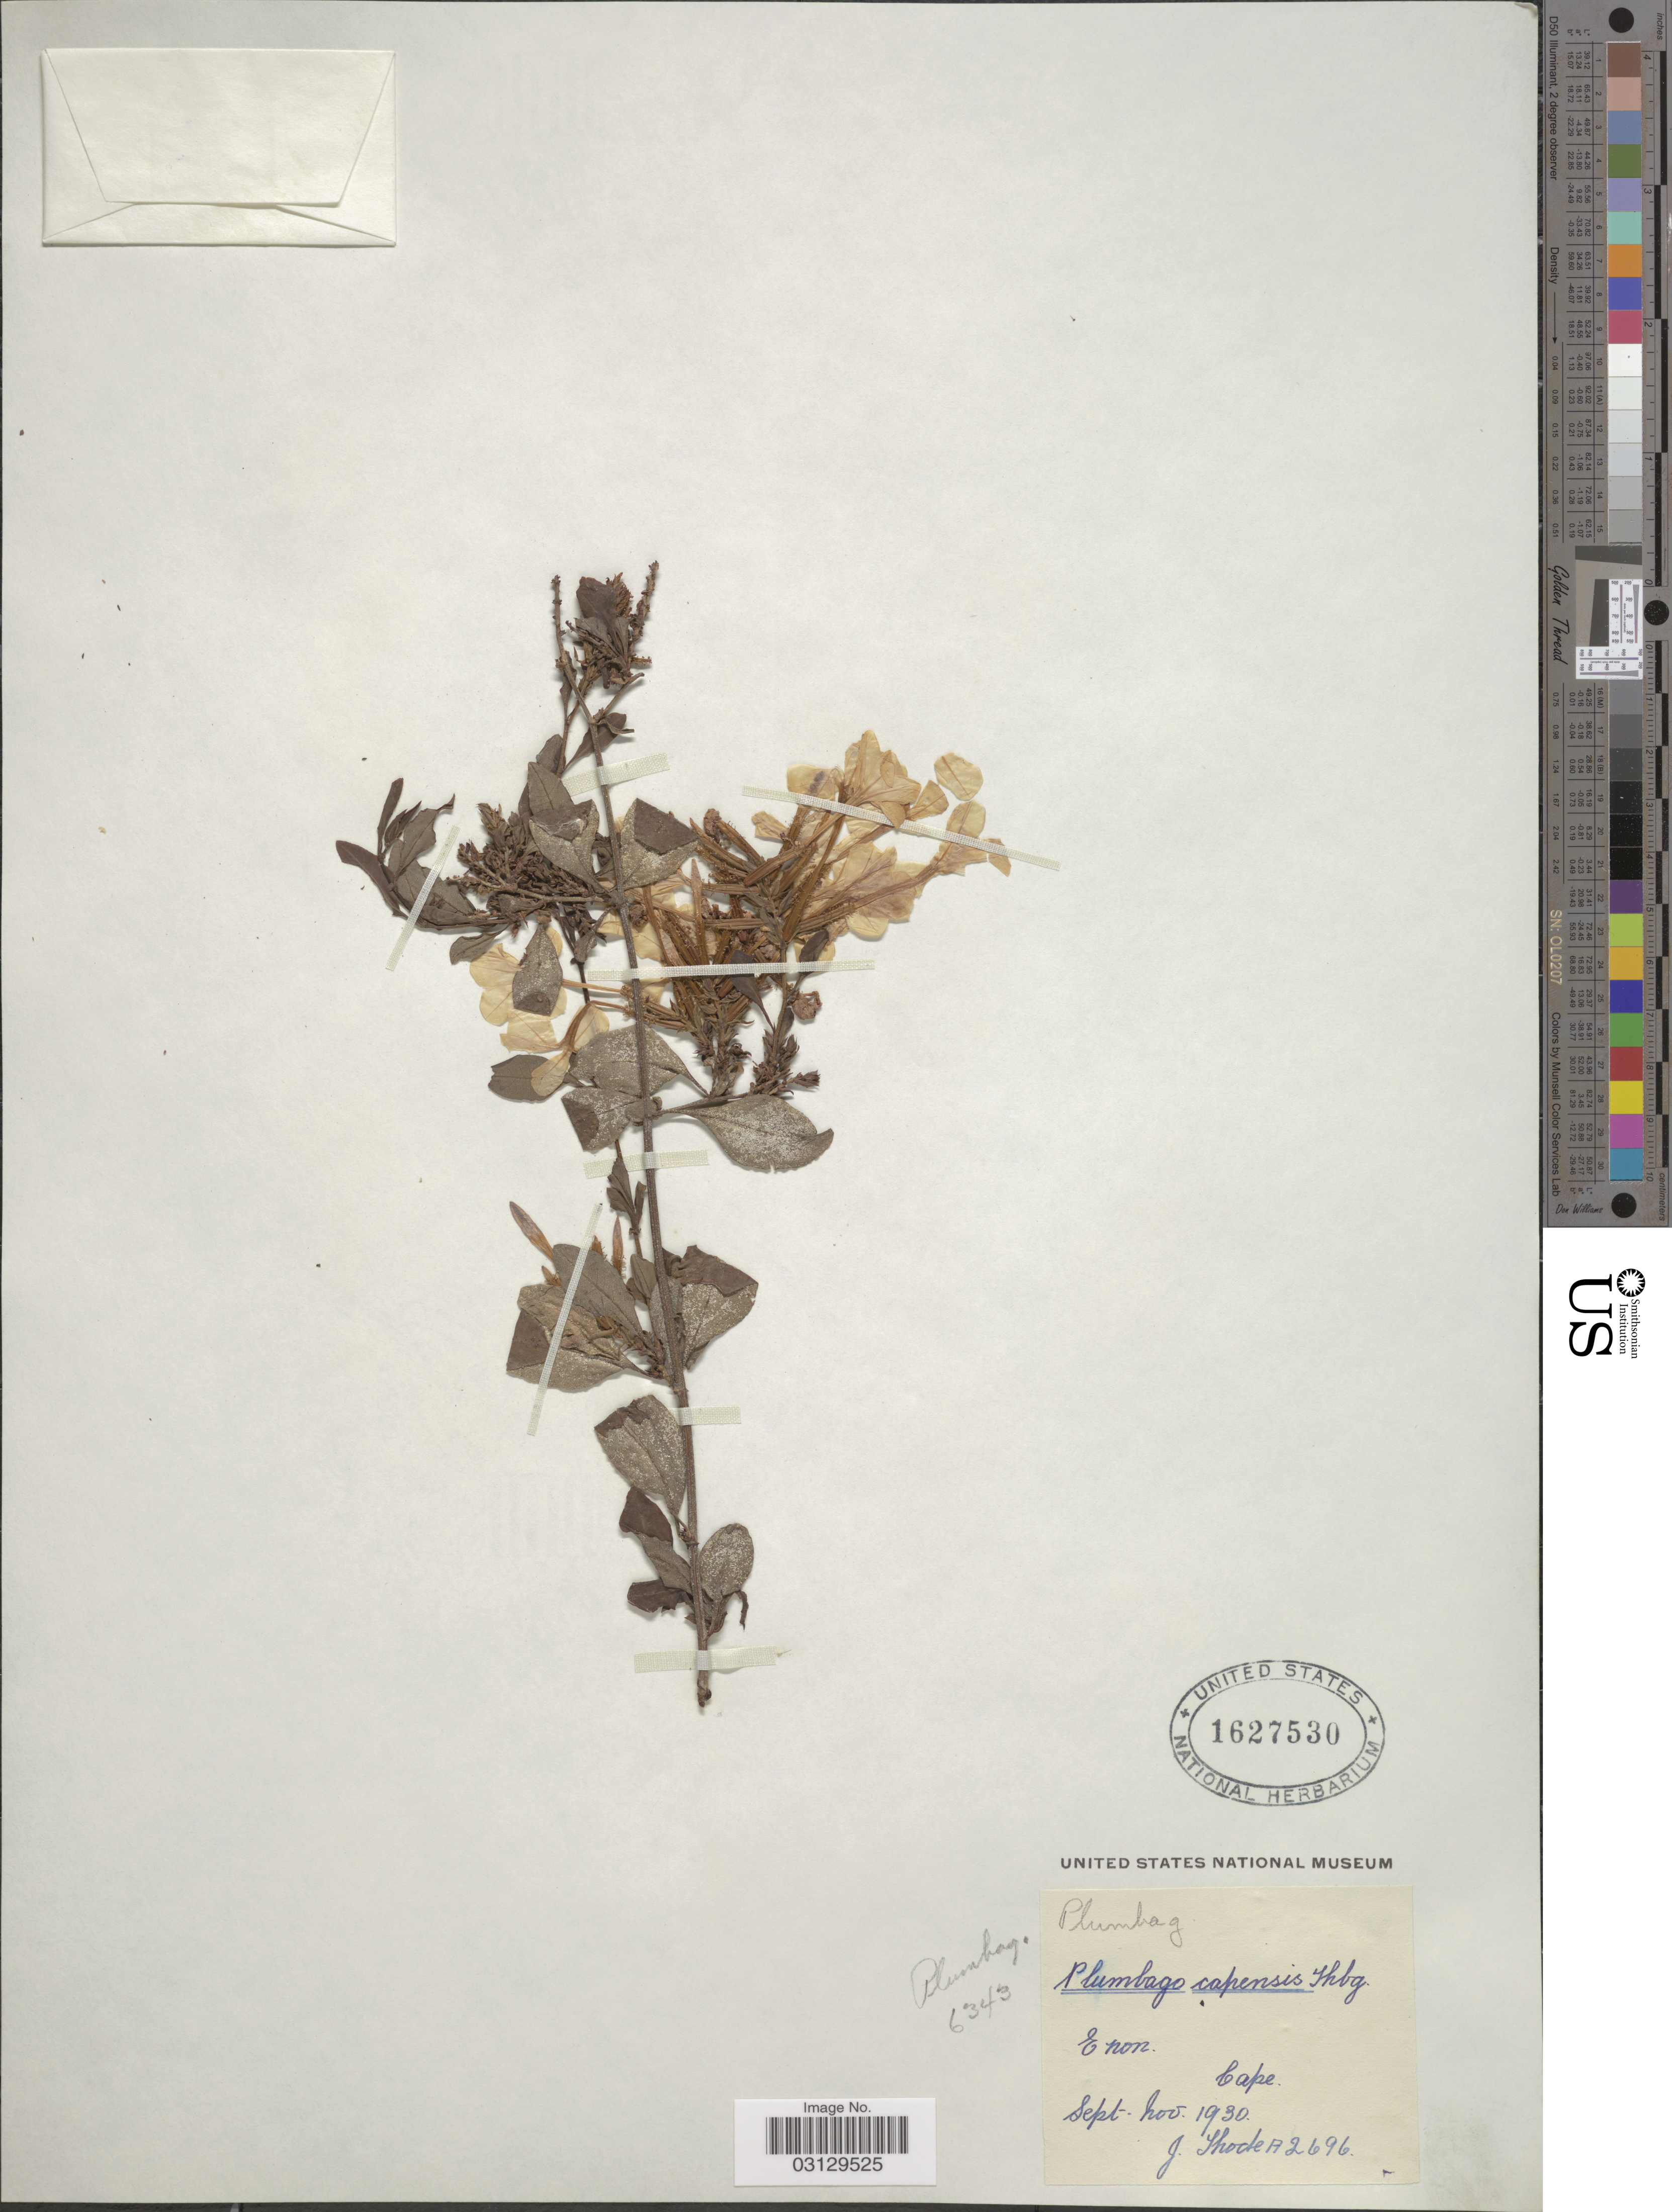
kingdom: Plantae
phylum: Tracheophyta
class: Magnoliopsida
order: Caryophyllales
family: Plumbaginaceae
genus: Plumbago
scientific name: Plumbago auriculata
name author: Lam.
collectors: J. Thode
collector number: A2696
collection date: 1930-09/1930-11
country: South Africa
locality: Cape.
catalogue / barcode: US 1627530